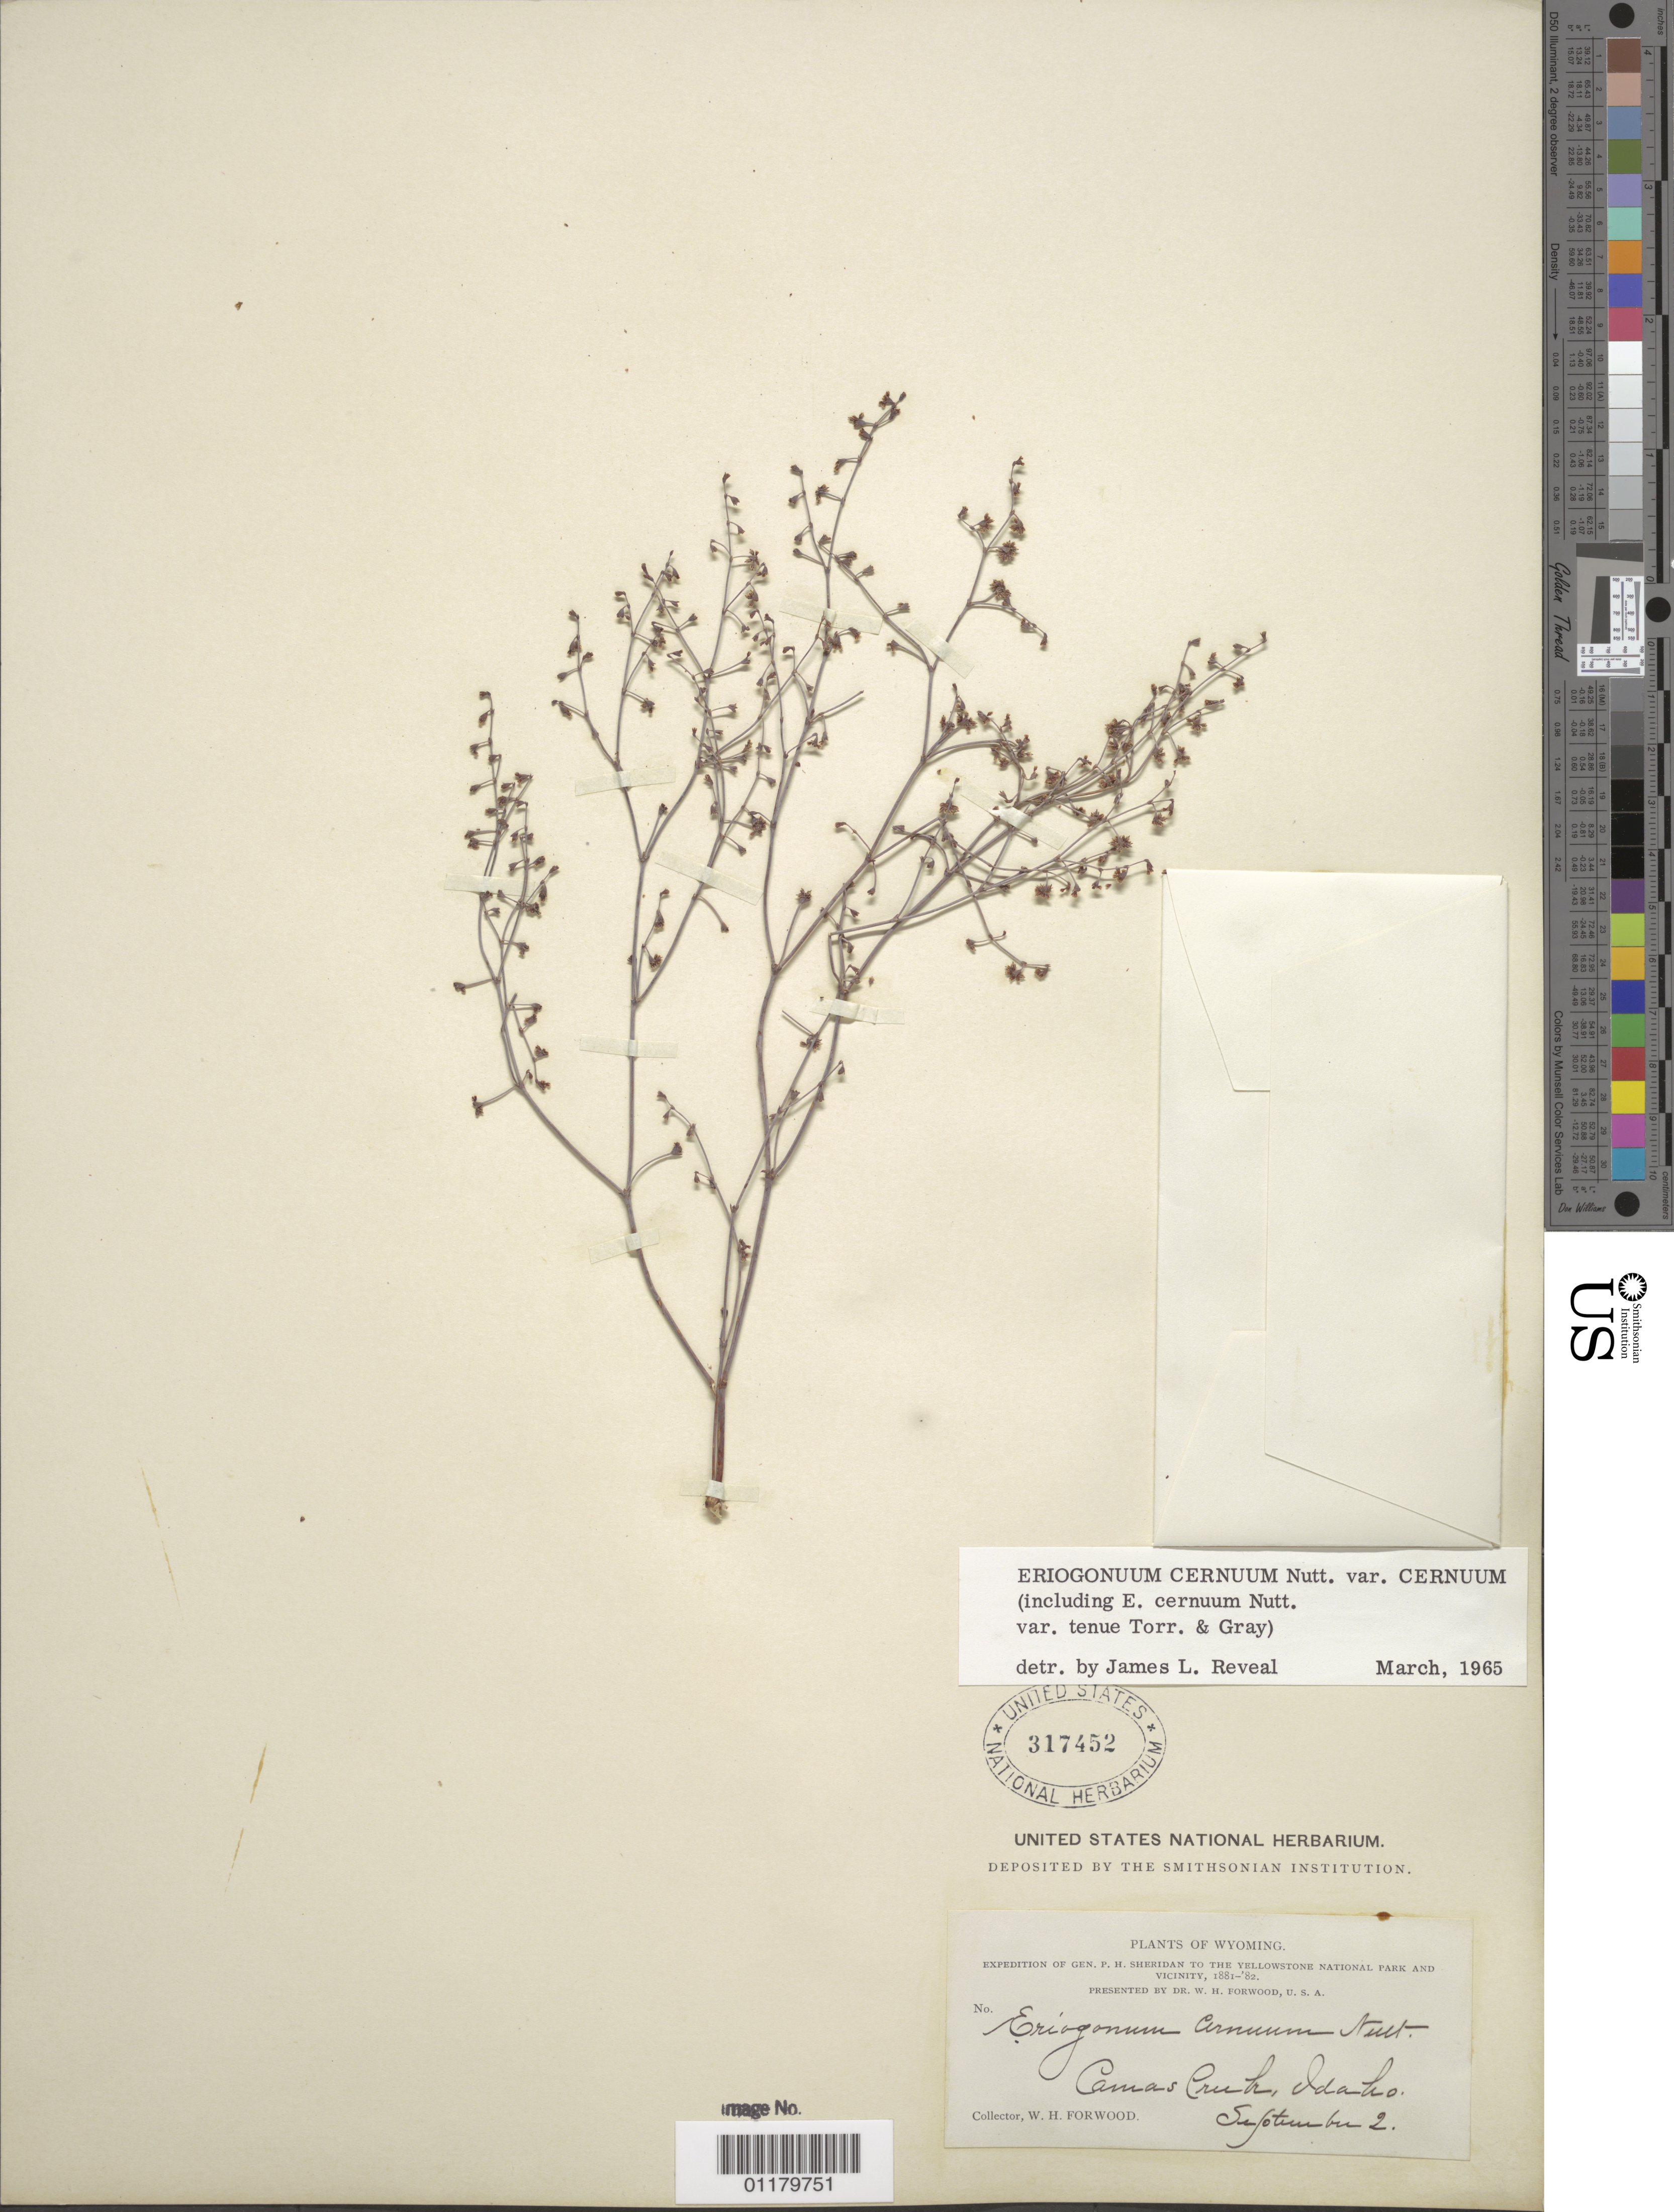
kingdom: Plantae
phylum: Tracheophyta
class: Magnoliopsida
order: Caryophyllales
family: Polygonaceae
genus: Eriogonum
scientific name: Eriogonum cernuum var. cernuum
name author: Nutt.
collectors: W. Forwood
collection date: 1881-09-02 or 1882-09-02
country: United States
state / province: Idaho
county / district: Camas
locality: Camas Creek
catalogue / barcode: US 317452